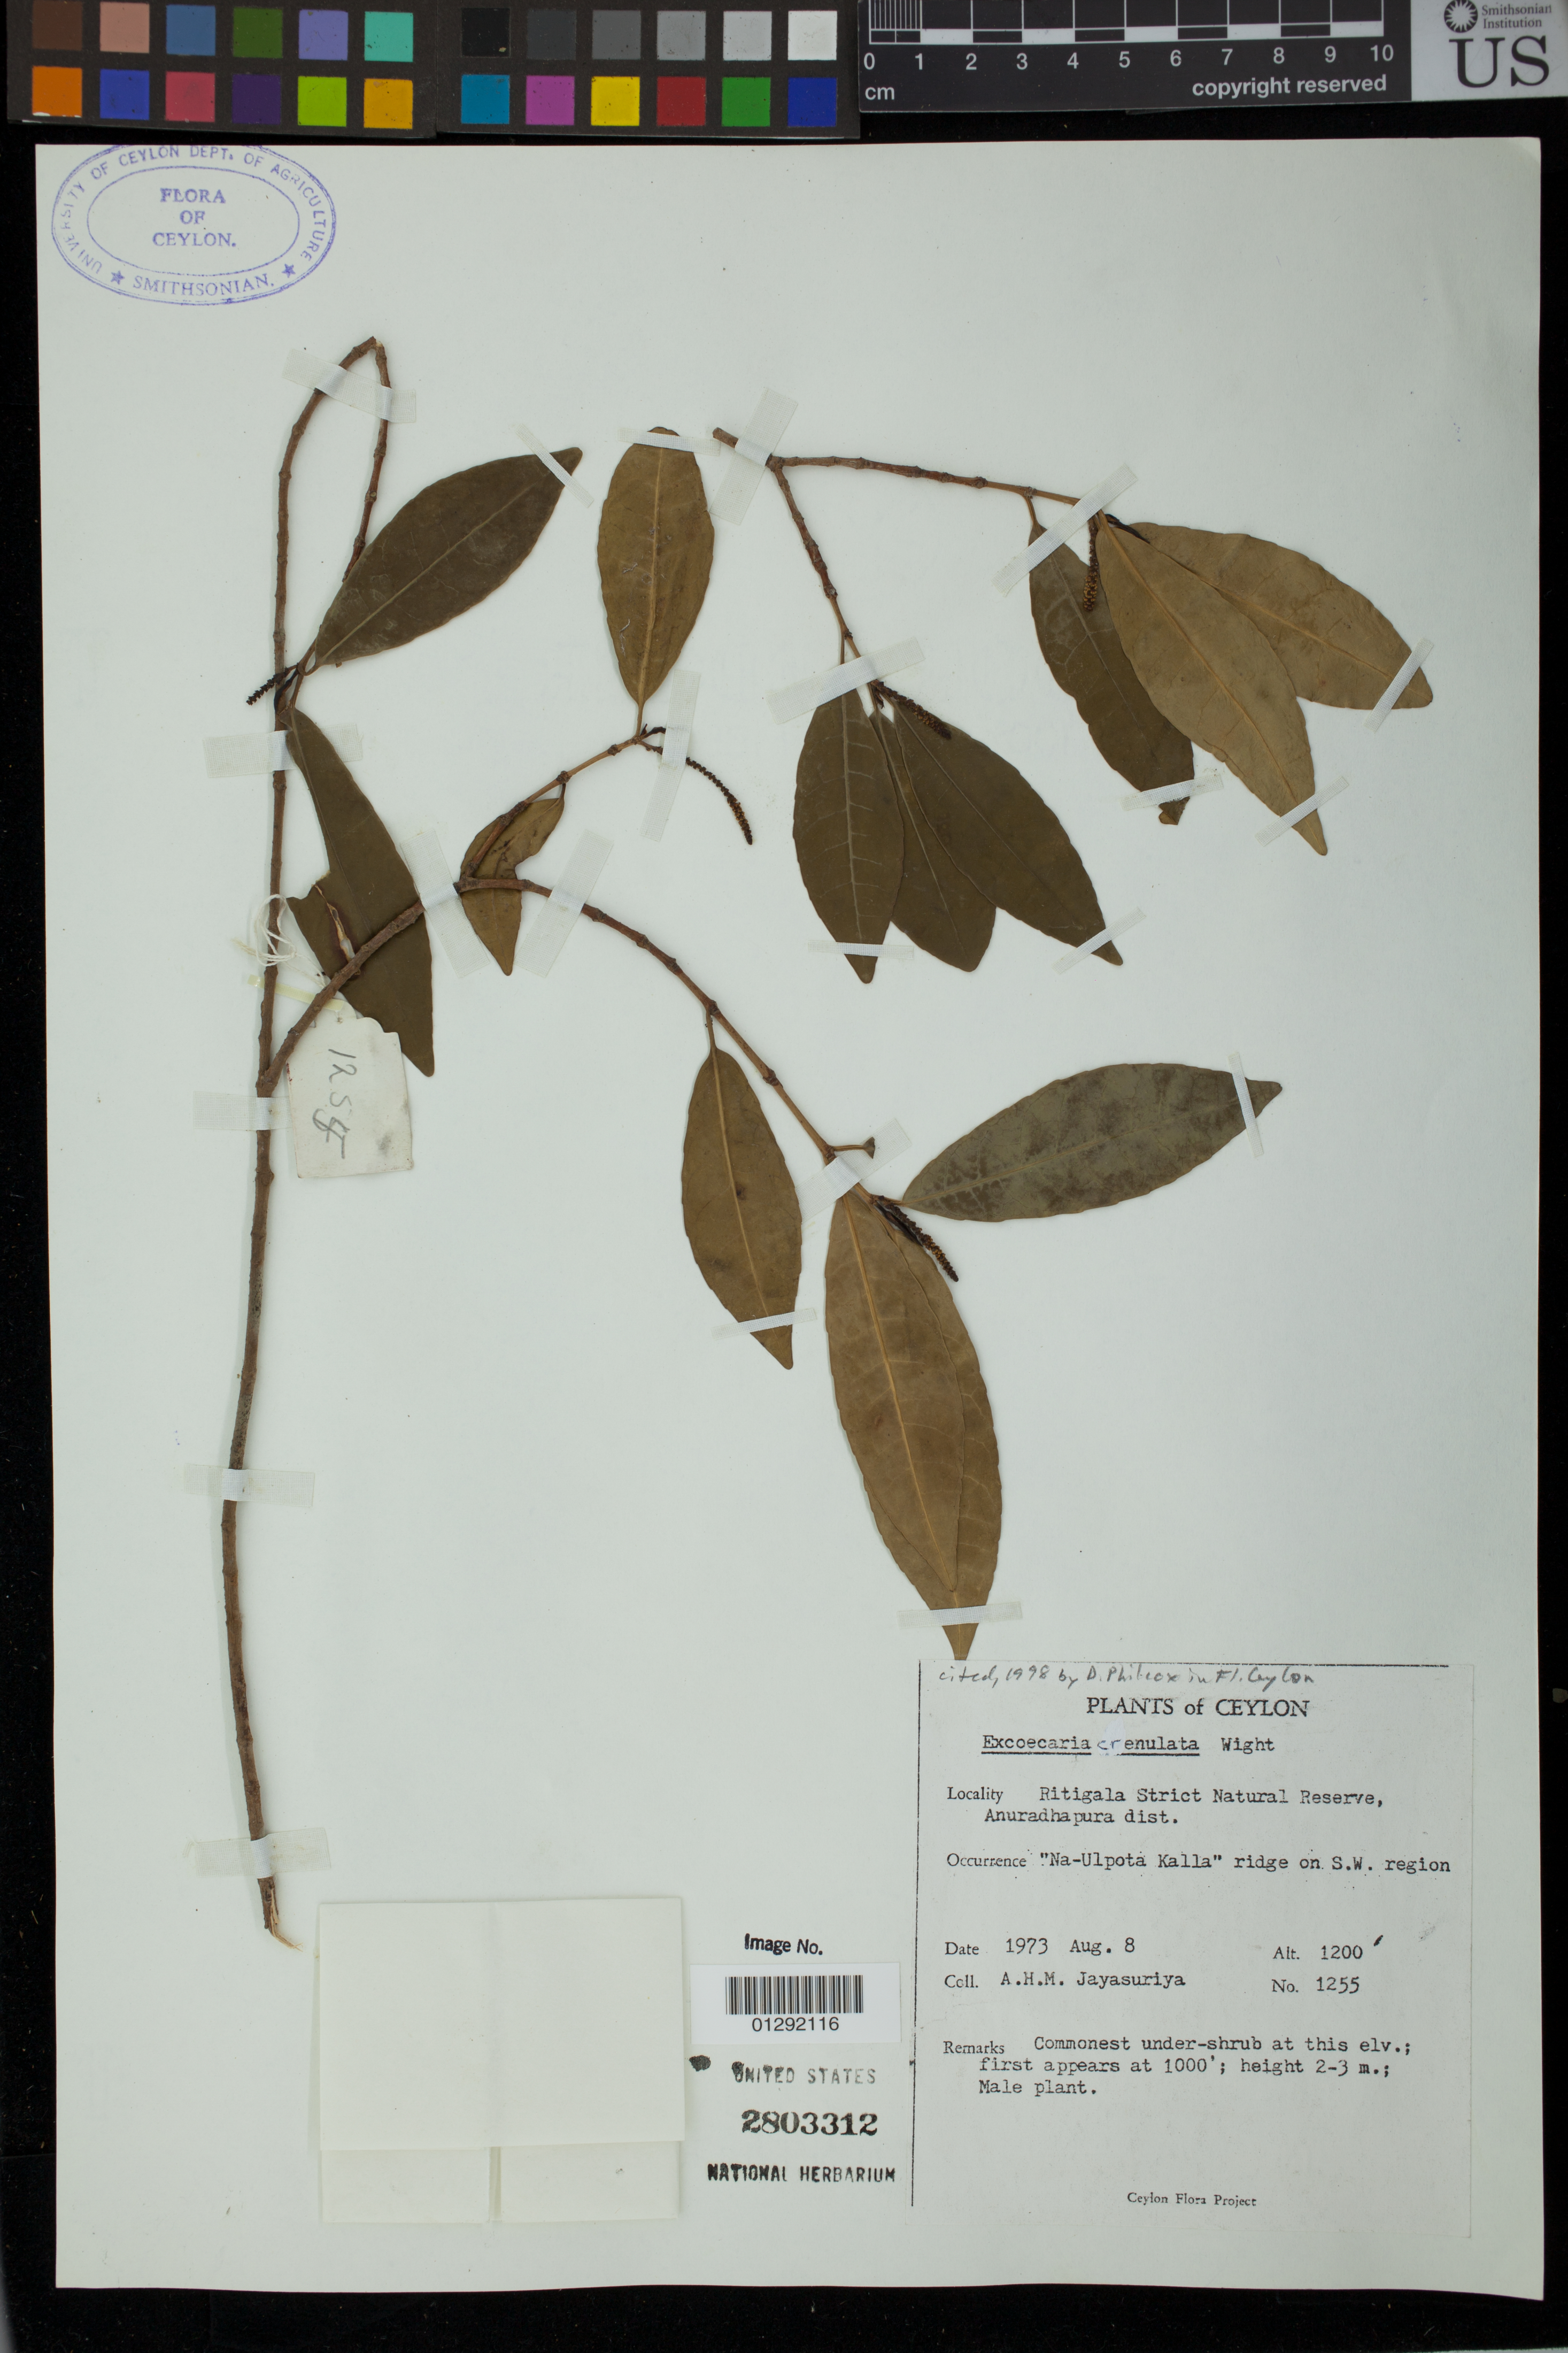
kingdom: Plantae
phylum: Tracheophyta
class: Magnoliopsida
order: Malpighiales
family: Euphorbiaceae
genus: Excoecaria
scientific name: Excoecaria crenulata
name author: Wight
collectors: A. H. Jayasuriya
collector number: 1255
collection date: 1973-08-08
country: Sri Lanka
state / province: North Central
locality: Ceylon: Ritigala Strict Natural Reserve, Anuradhapura dist. "Na-Ulpota Kalla" ridge on S.W. region..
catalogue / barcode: US 2803312